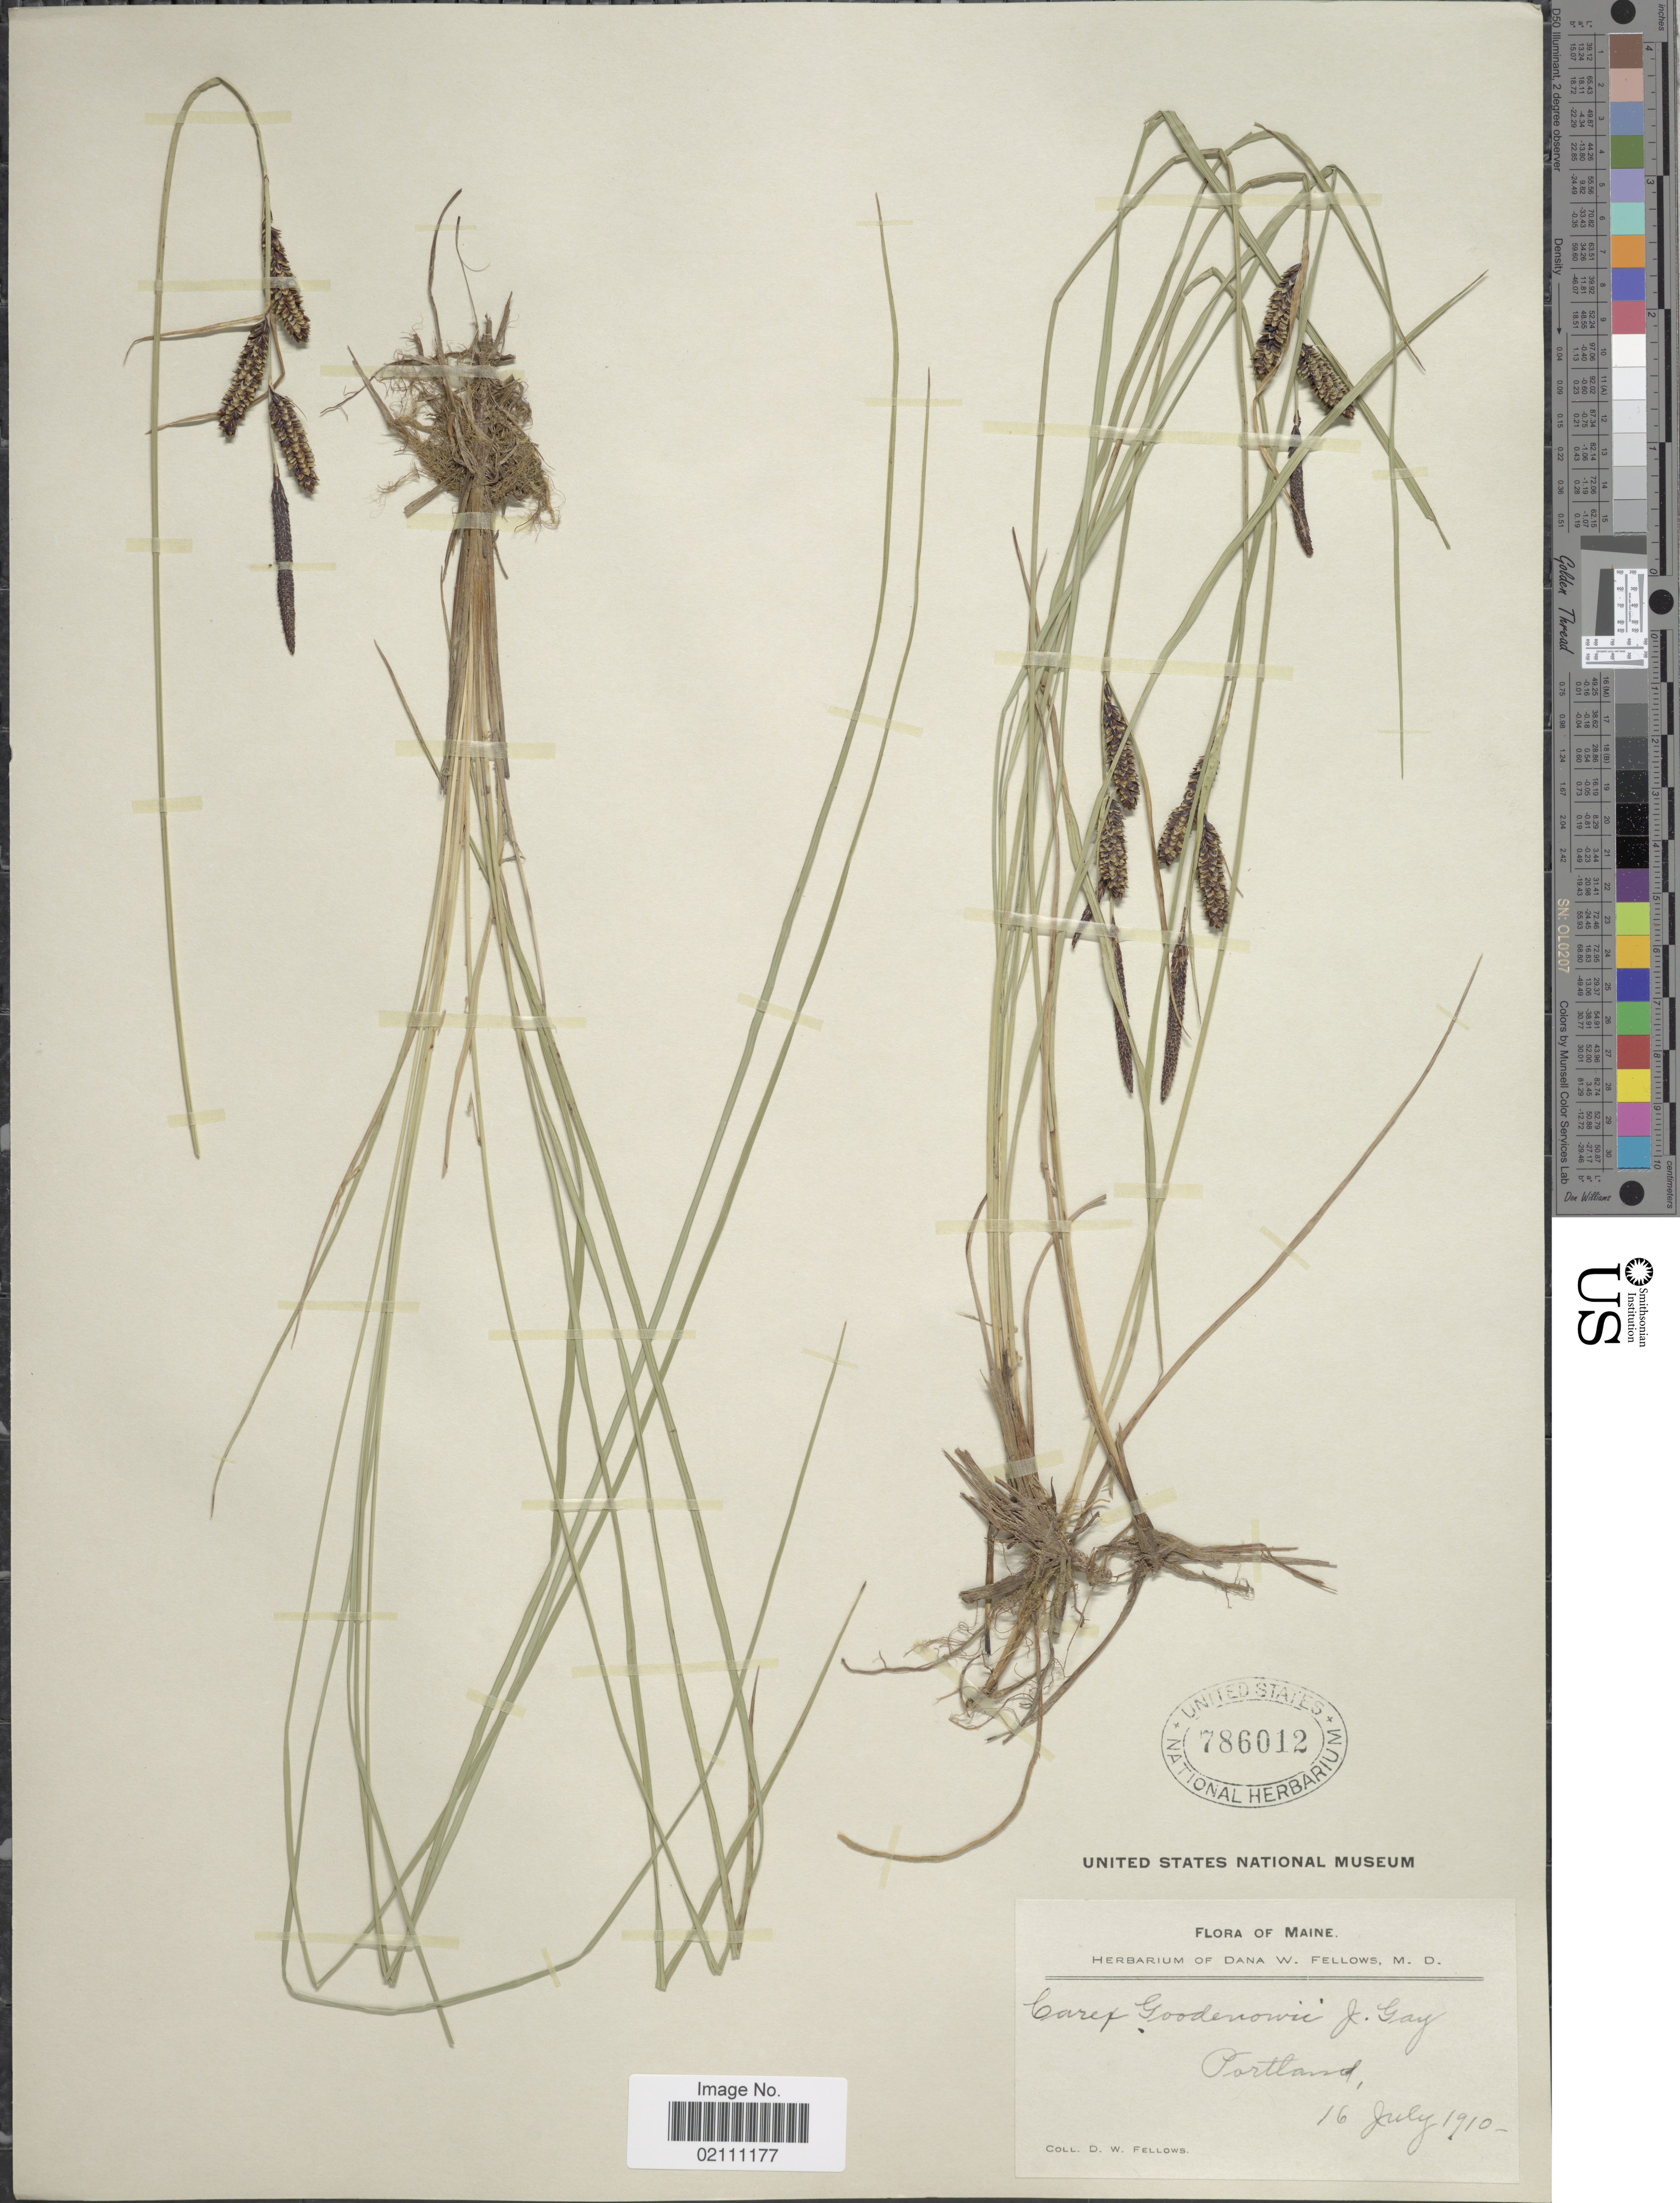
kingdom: Plantae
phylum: Tracheophyta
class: Liliopsida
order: Poales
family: Cyperaceae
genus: Carex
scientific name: Carex nigra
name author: (L.) Reichard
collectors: D. W. Fellows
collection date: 1910-07-16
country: United States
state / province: Maine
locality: Portland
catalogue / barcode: US 786012